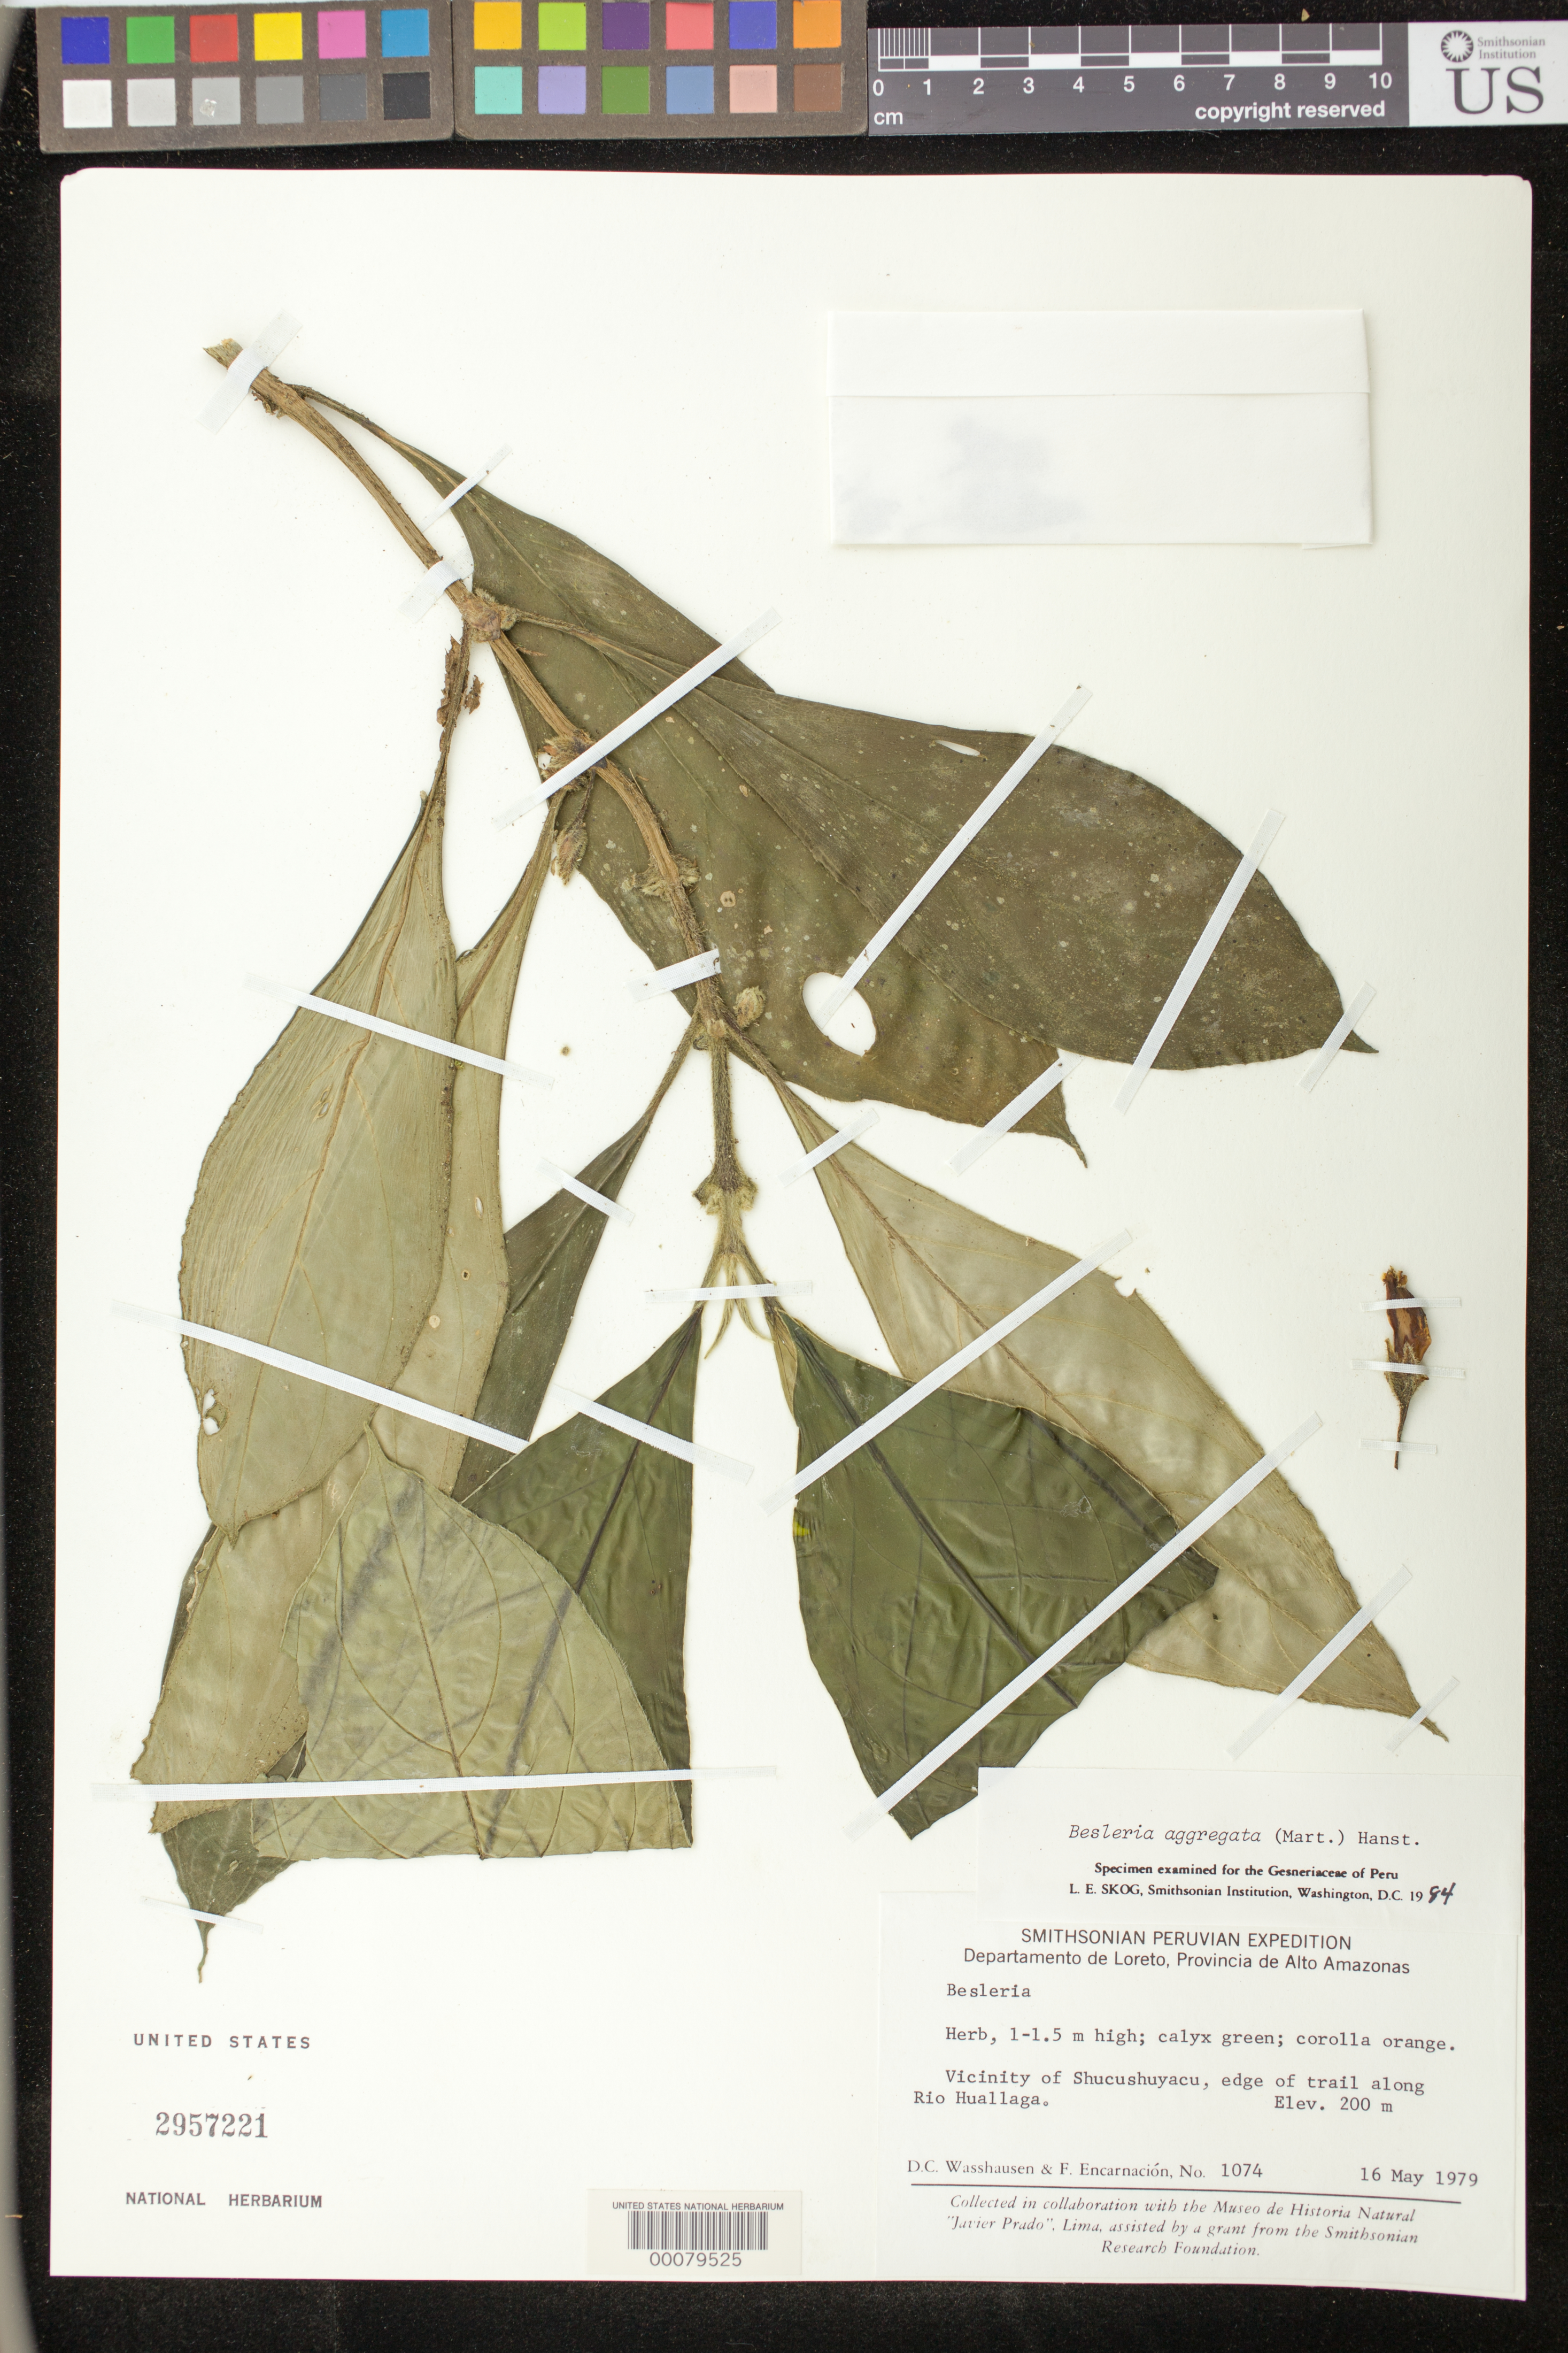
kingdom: Plantae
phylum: Tracheophyta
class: Magnoliopsida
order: Lamiales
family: Gesneriaceae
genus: Besleria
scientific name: Besleria aggregata var. aggregata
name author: (Mart.) Hanst.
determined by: Skog, Laurence E.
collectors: D. C. Wasshausen & F. Encarnación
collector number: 1074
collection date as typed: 16 May 1979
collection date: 1979-05-16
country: Peru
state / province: Loreto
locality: Prov. Alto Amazonas; vicinity of Shucushuyacu, edge of trail along Rio Huallaga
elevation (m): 200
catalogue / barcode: US 2957221